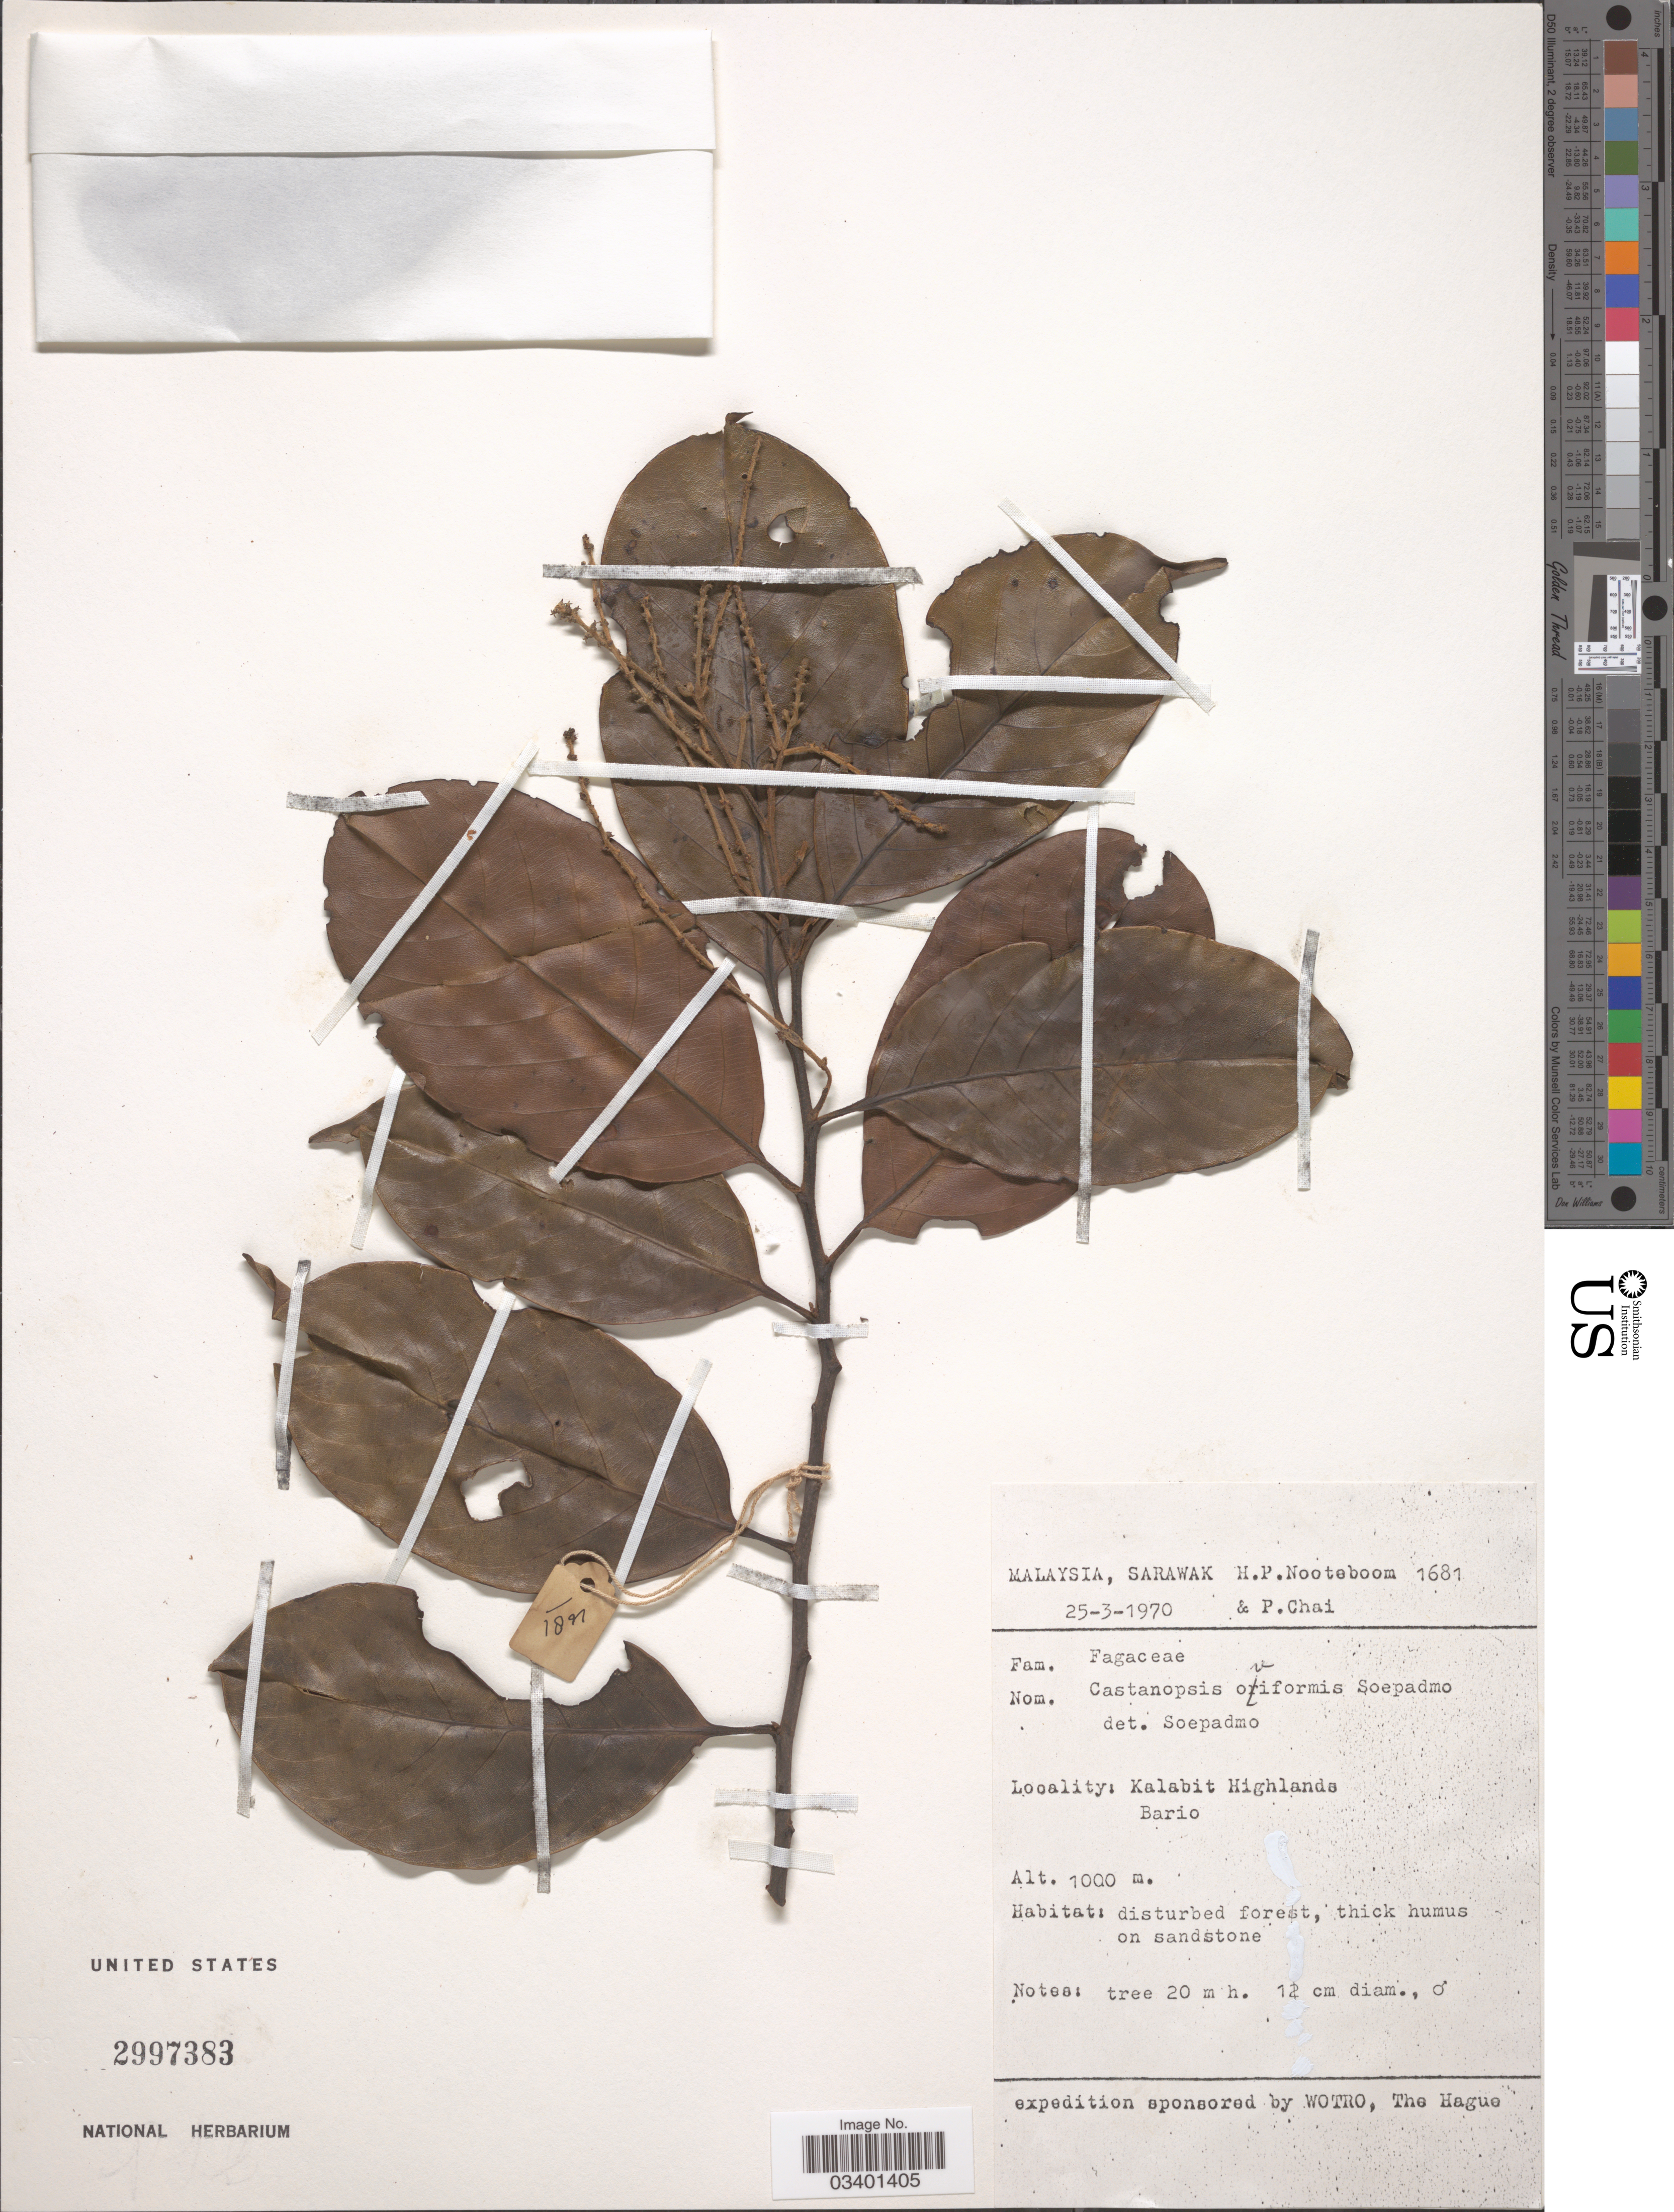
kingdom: Plantae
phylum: Tracheophyta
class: Magnoliopsida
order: Fagales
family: Fagaceae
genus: Castanopsis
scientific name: Castanopsis oviformis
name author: Soepadmo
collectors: H. P. Nooteboom & P. Chai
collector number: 1681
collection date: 1970-03-25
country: Malaysia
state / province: Sarawak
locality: Kalabit Highlands. Bario.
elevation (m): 1000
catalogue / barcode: US 2997383